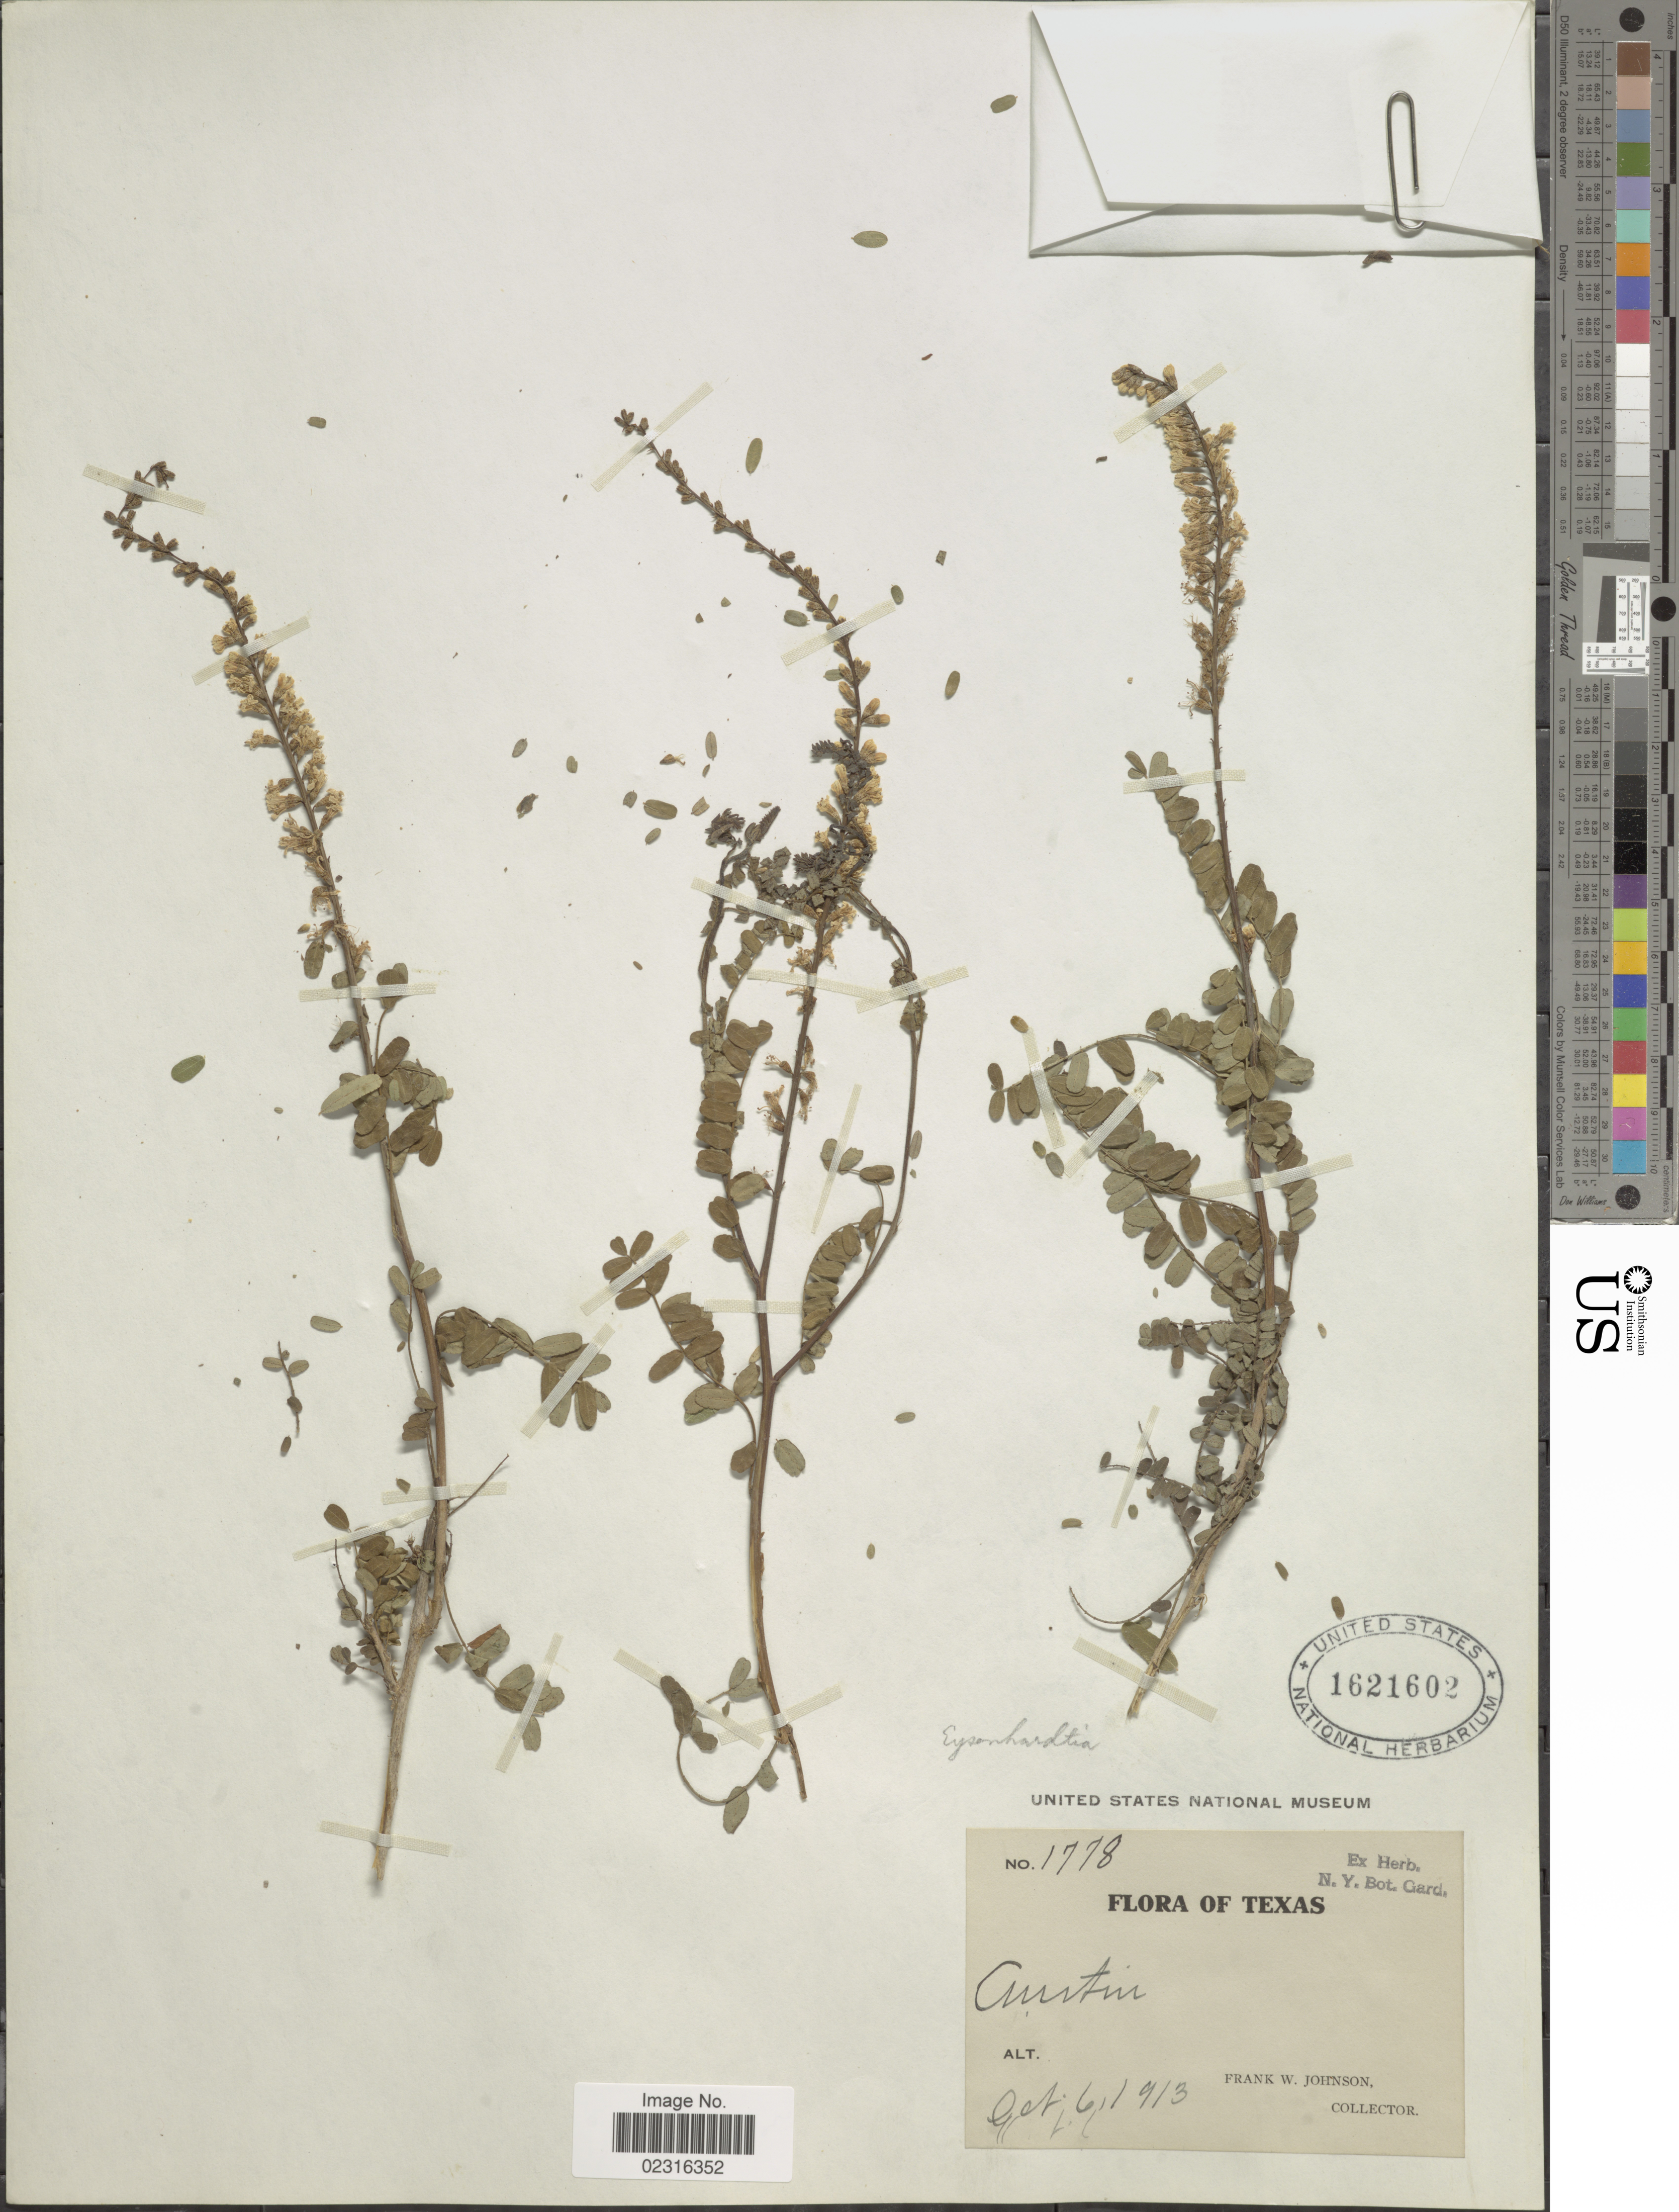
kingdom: Plantae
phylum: Tracheophyta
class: Magnoliopsida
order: Fabales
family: Fabaceae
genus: Eysenhardtia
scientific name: Eysenhardtia texana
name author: Scheele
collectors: F. W. Johnson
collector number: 1778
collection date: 1913-10-06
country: United States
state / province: Texas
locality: Austin.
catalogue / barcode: US 1621602